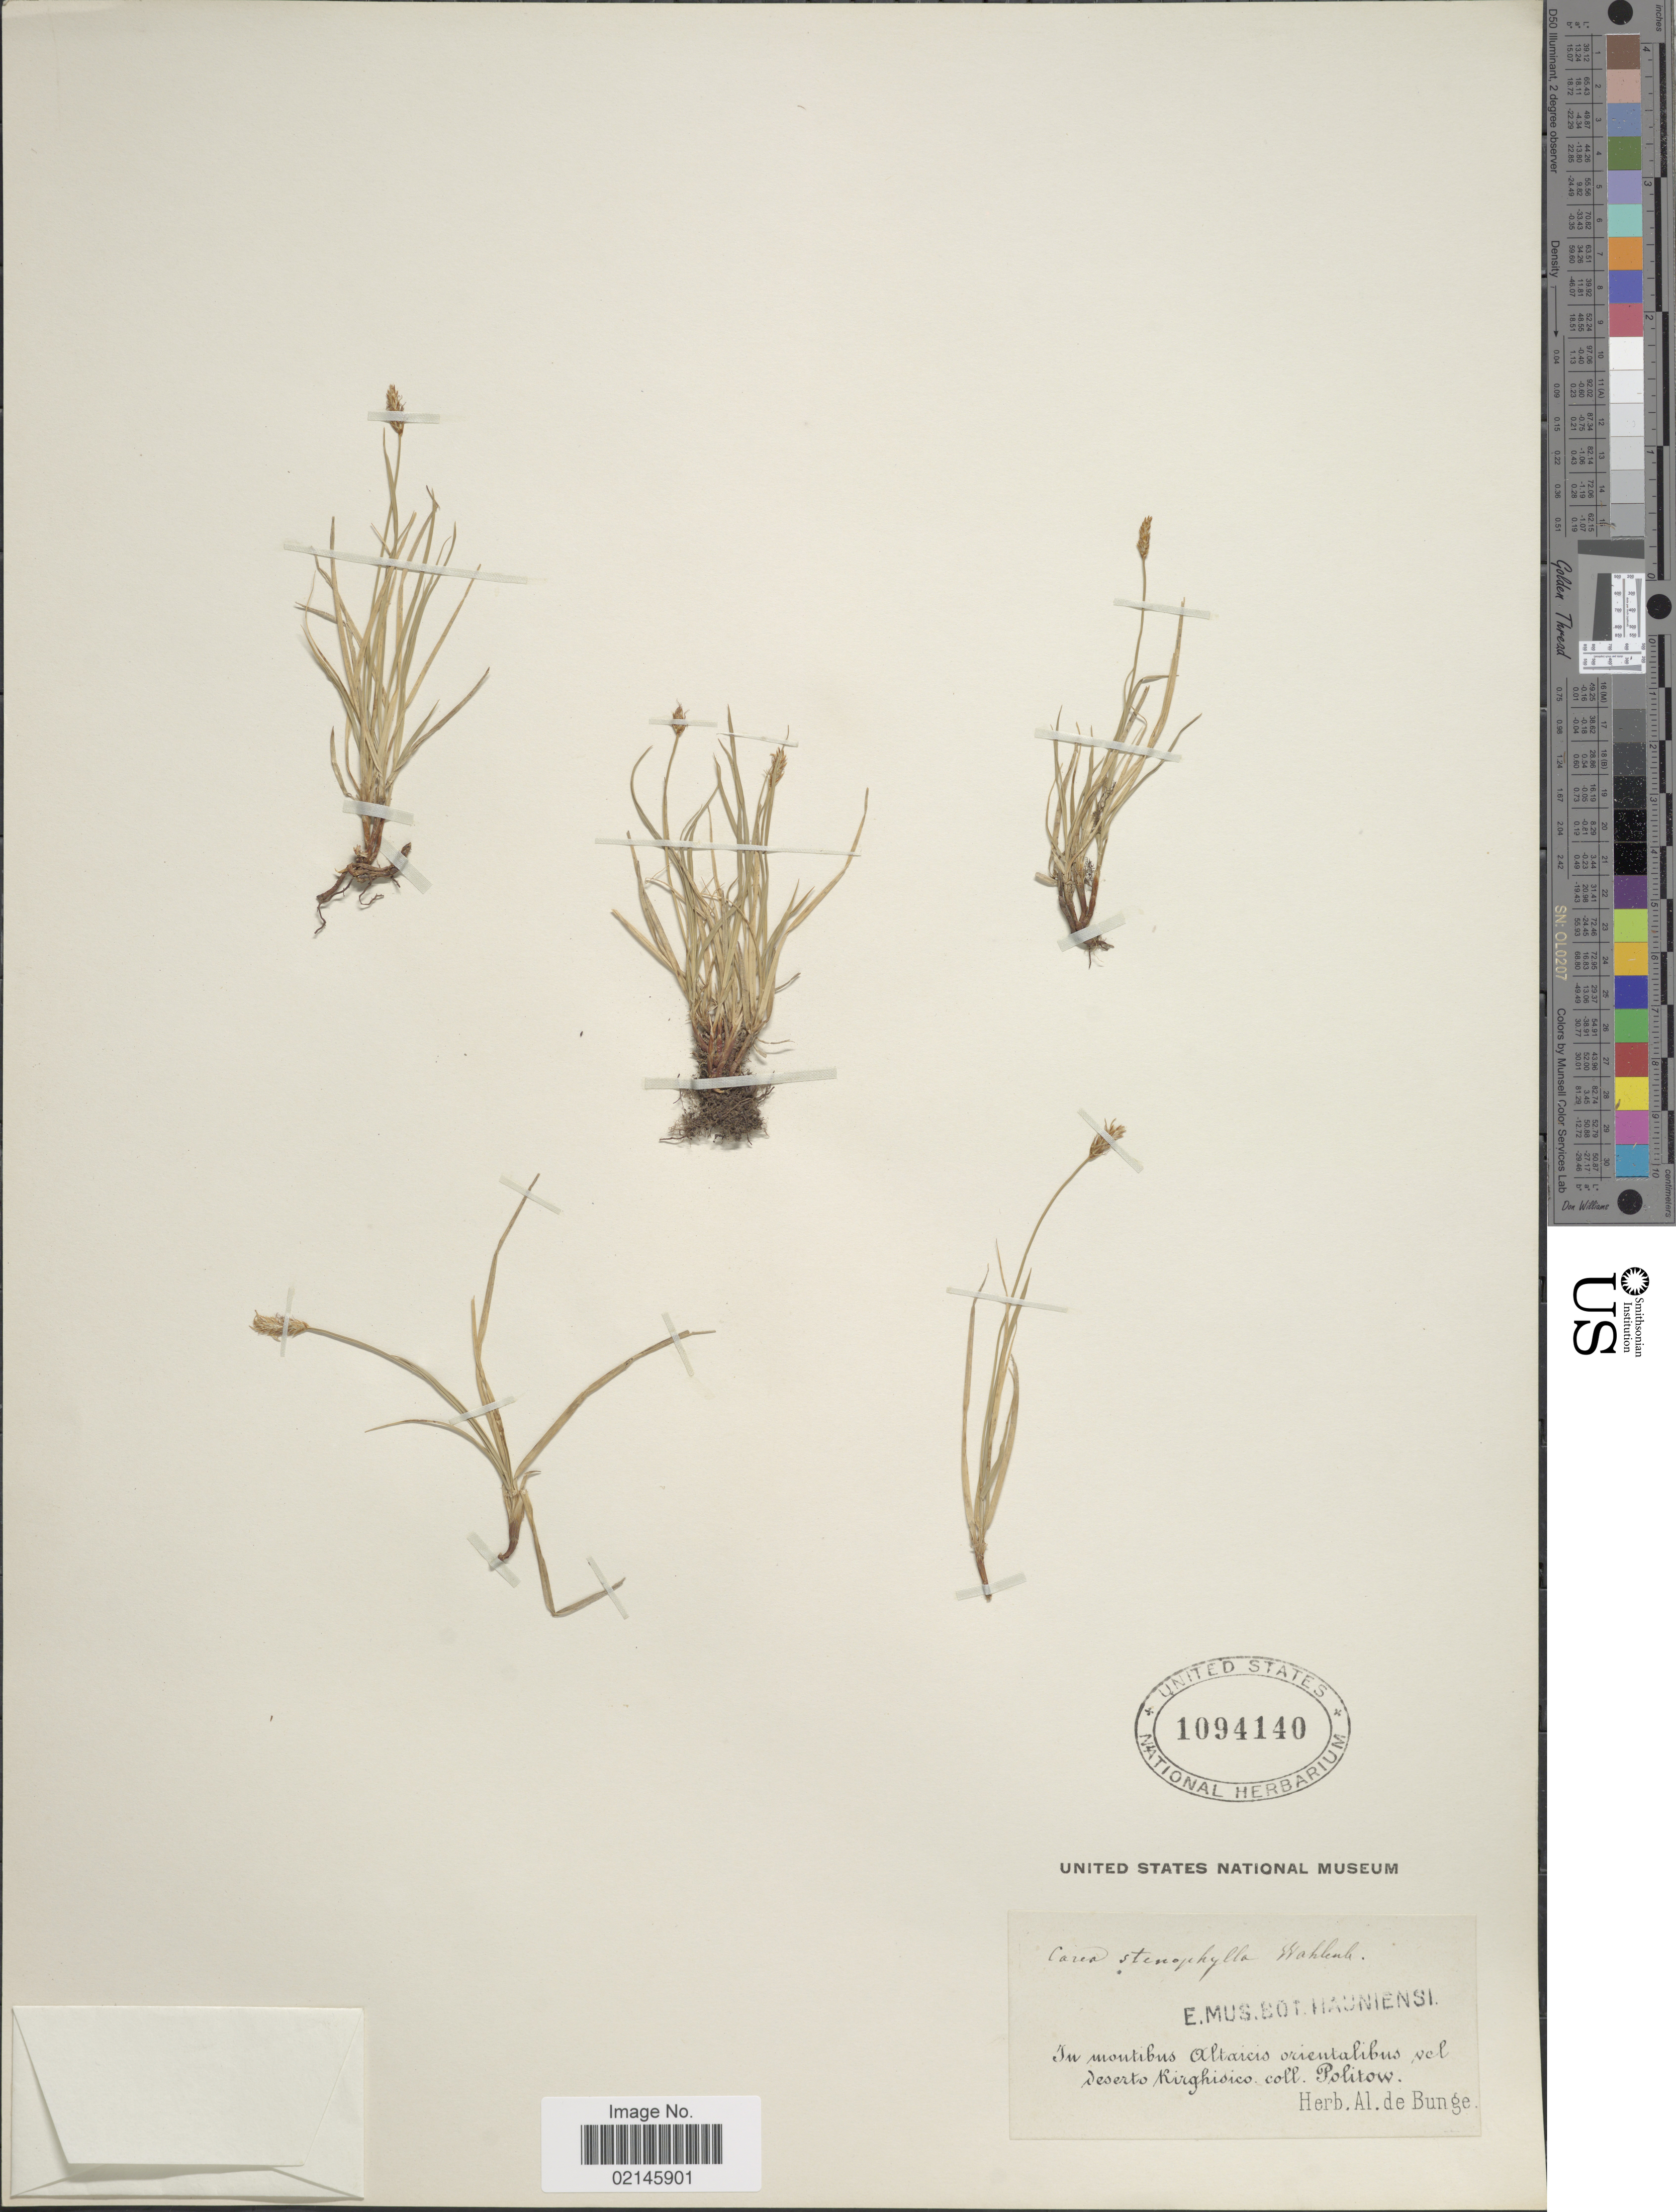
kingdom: Plantae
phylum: Tracheophyta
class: Liliopsida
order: Poales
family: Cyperaceae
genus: Carex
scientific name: Carex stenophylla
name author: Wahlenb.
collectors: -. Politow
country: Kazakhstan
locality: In montibus Altarcis orientalibus vel deserto Kirghisco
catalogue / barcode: US 1094140